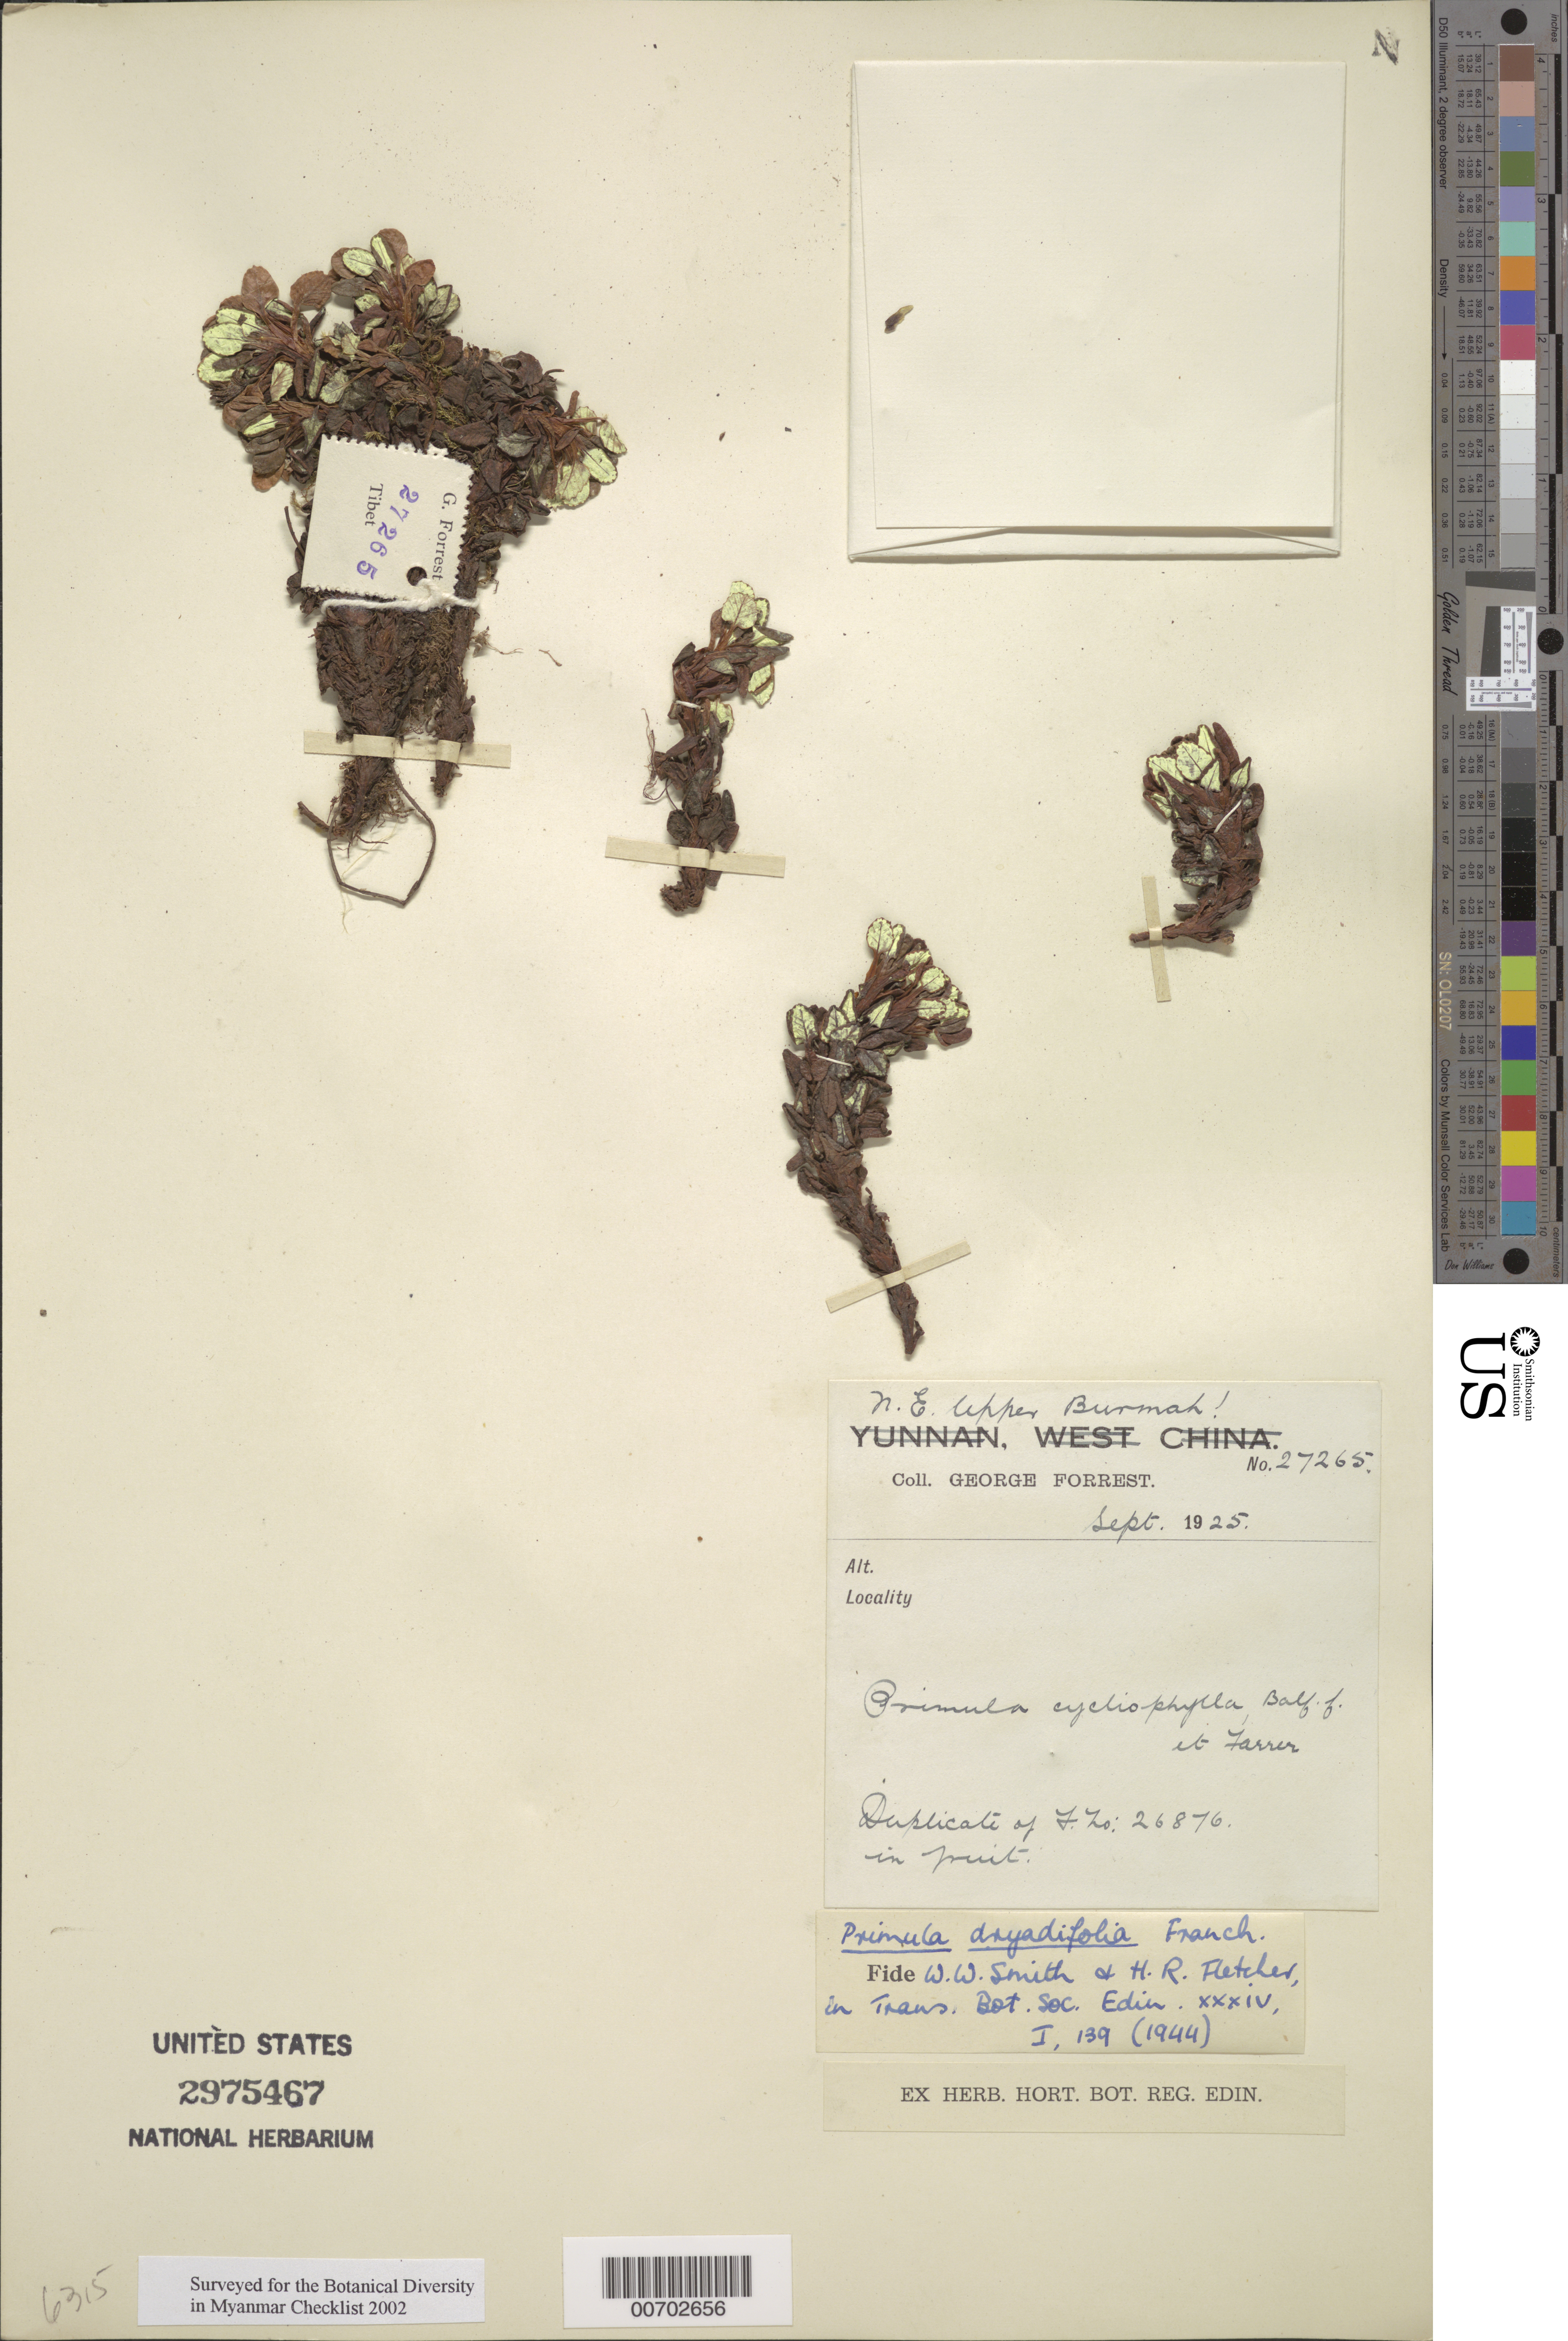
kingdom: Plantae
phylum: Tracheophyta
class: Magnoliopsida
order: Ericales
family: Primulaceae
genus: Primula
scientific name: Primula dryadifolia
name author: Franch.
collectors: G. Forrest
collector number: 27265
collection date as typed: Sep 1925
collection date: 1925-09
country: Myanmar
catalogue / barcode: US 2975467